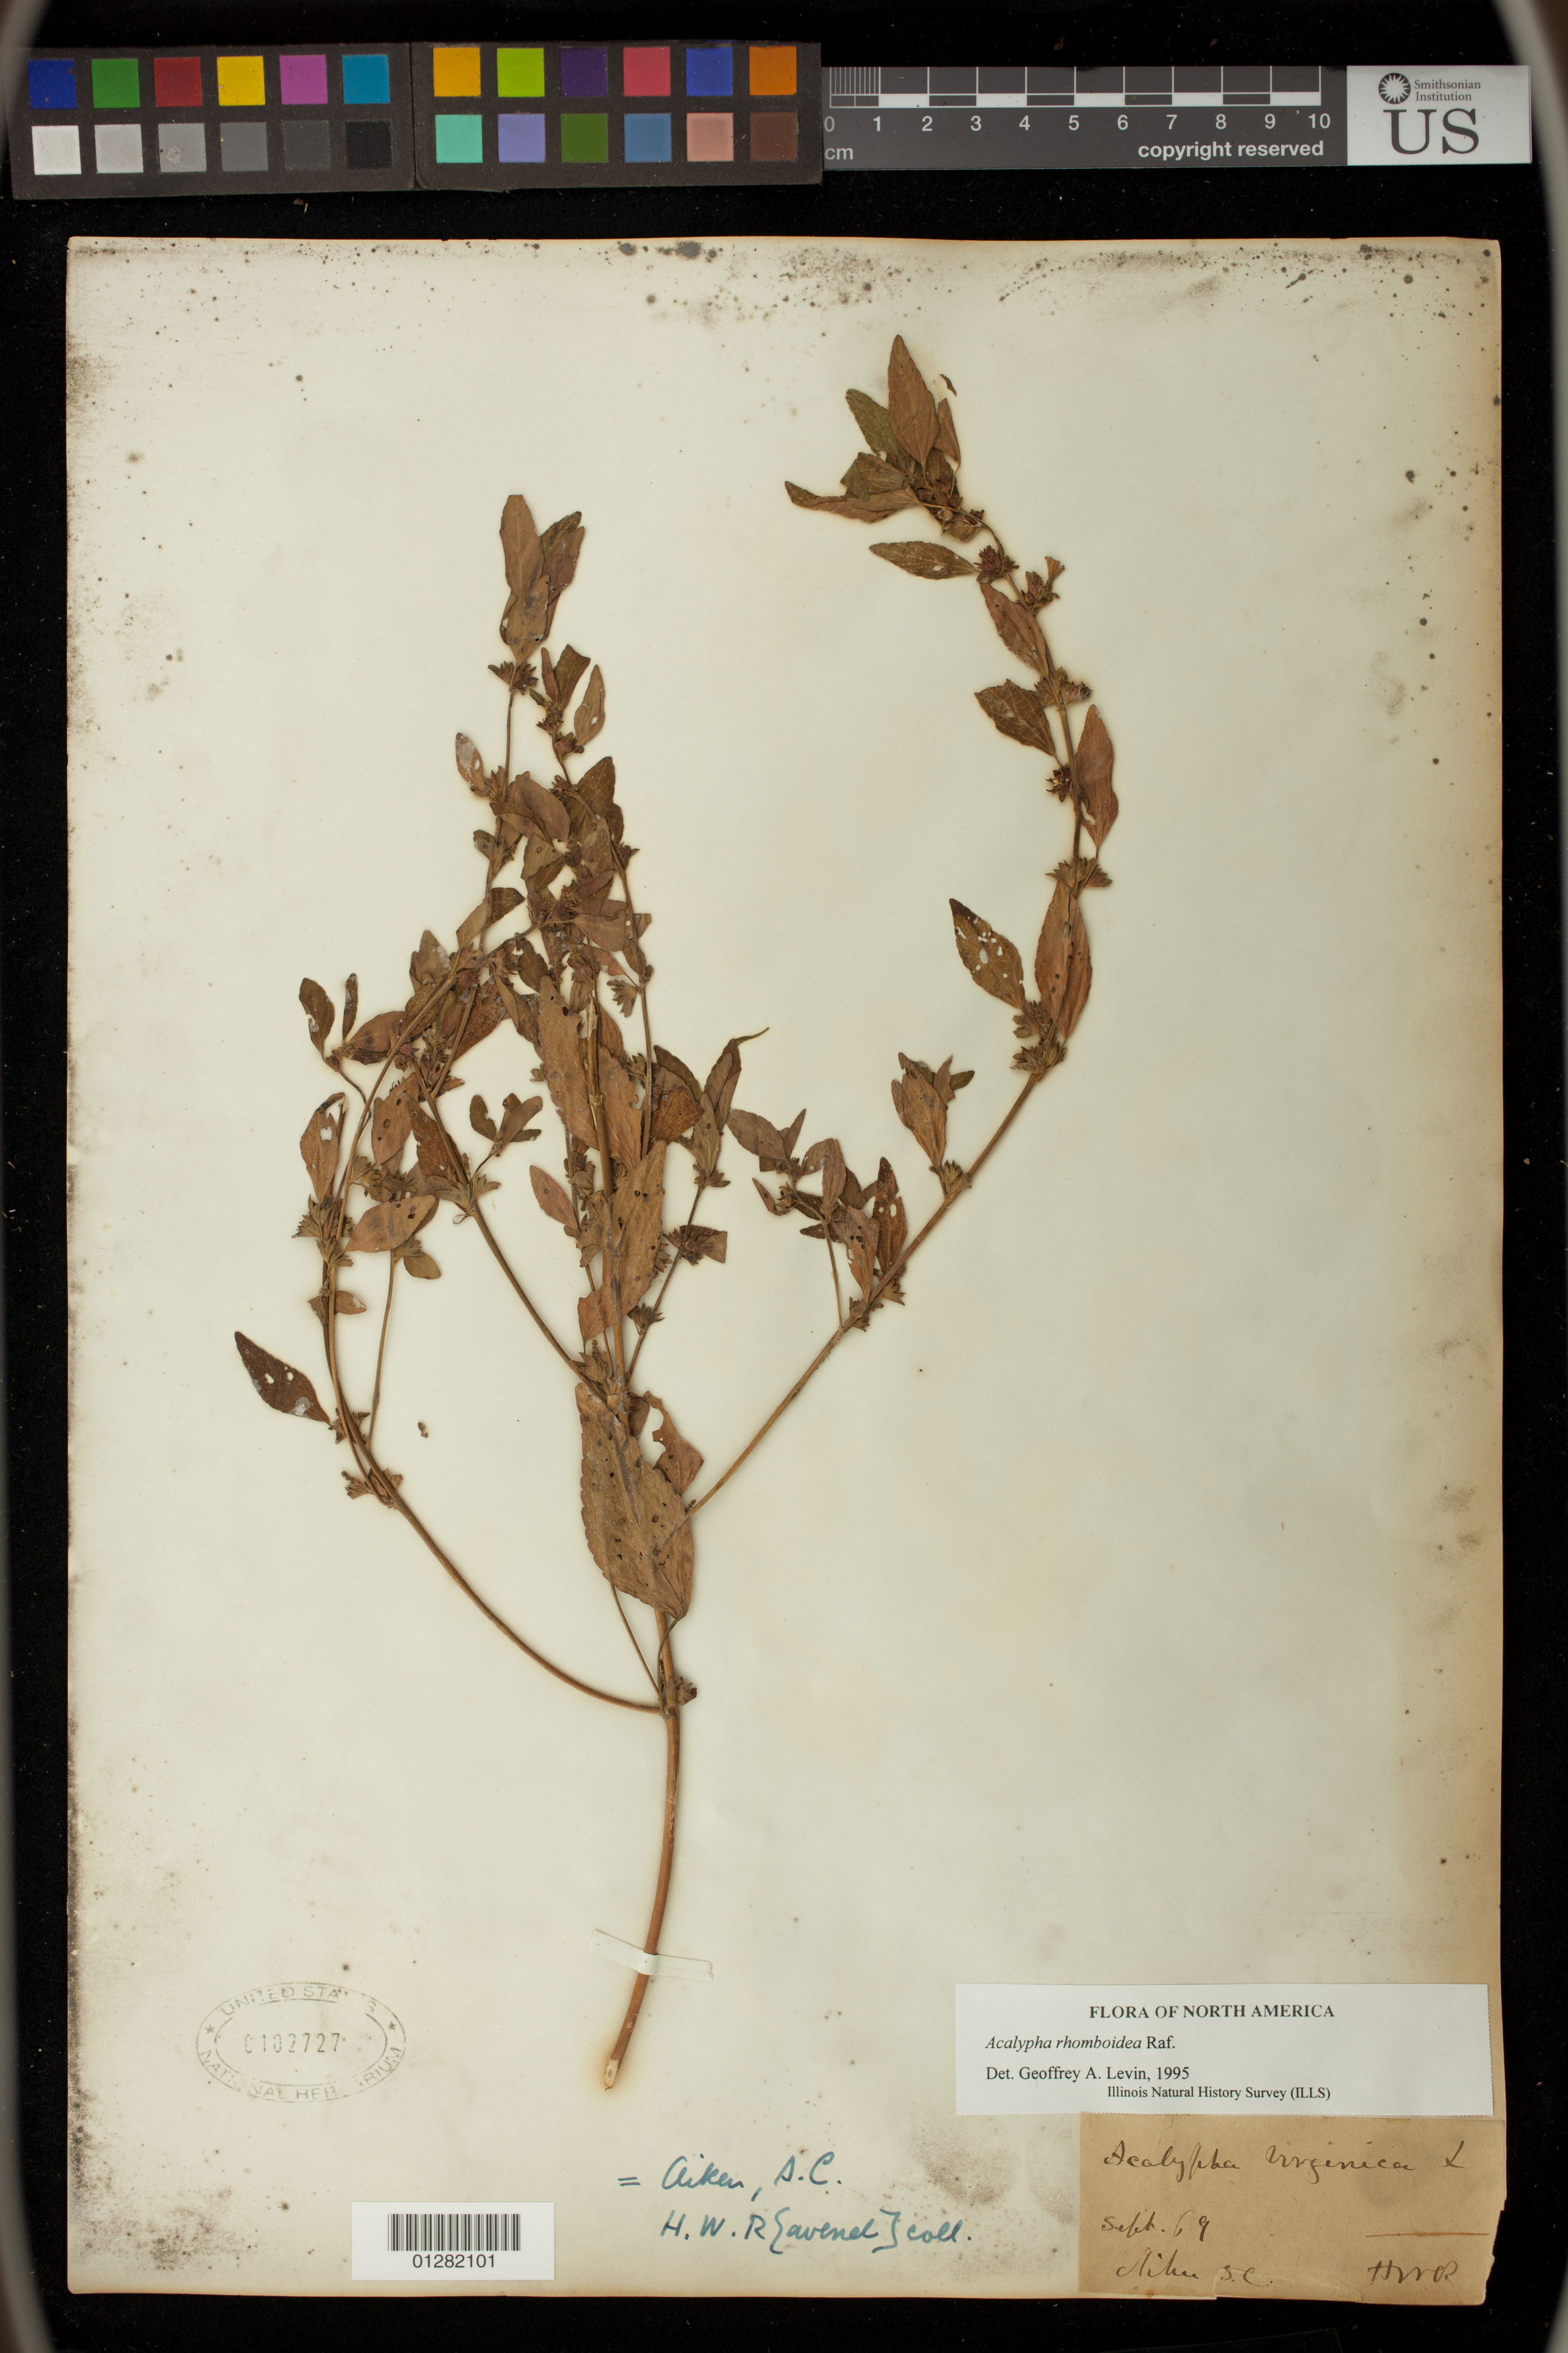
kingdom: Plantae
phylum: Tracheophyta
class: Magnoliopsida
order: Malpighiales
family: Euphorbiaceae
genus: Acalypha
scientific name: Acalypha rhomboidea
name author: Raf.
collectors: H. Ravenel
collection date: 1869-09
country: United States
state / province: South Carolina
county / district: Aiken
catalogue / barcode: US 102727